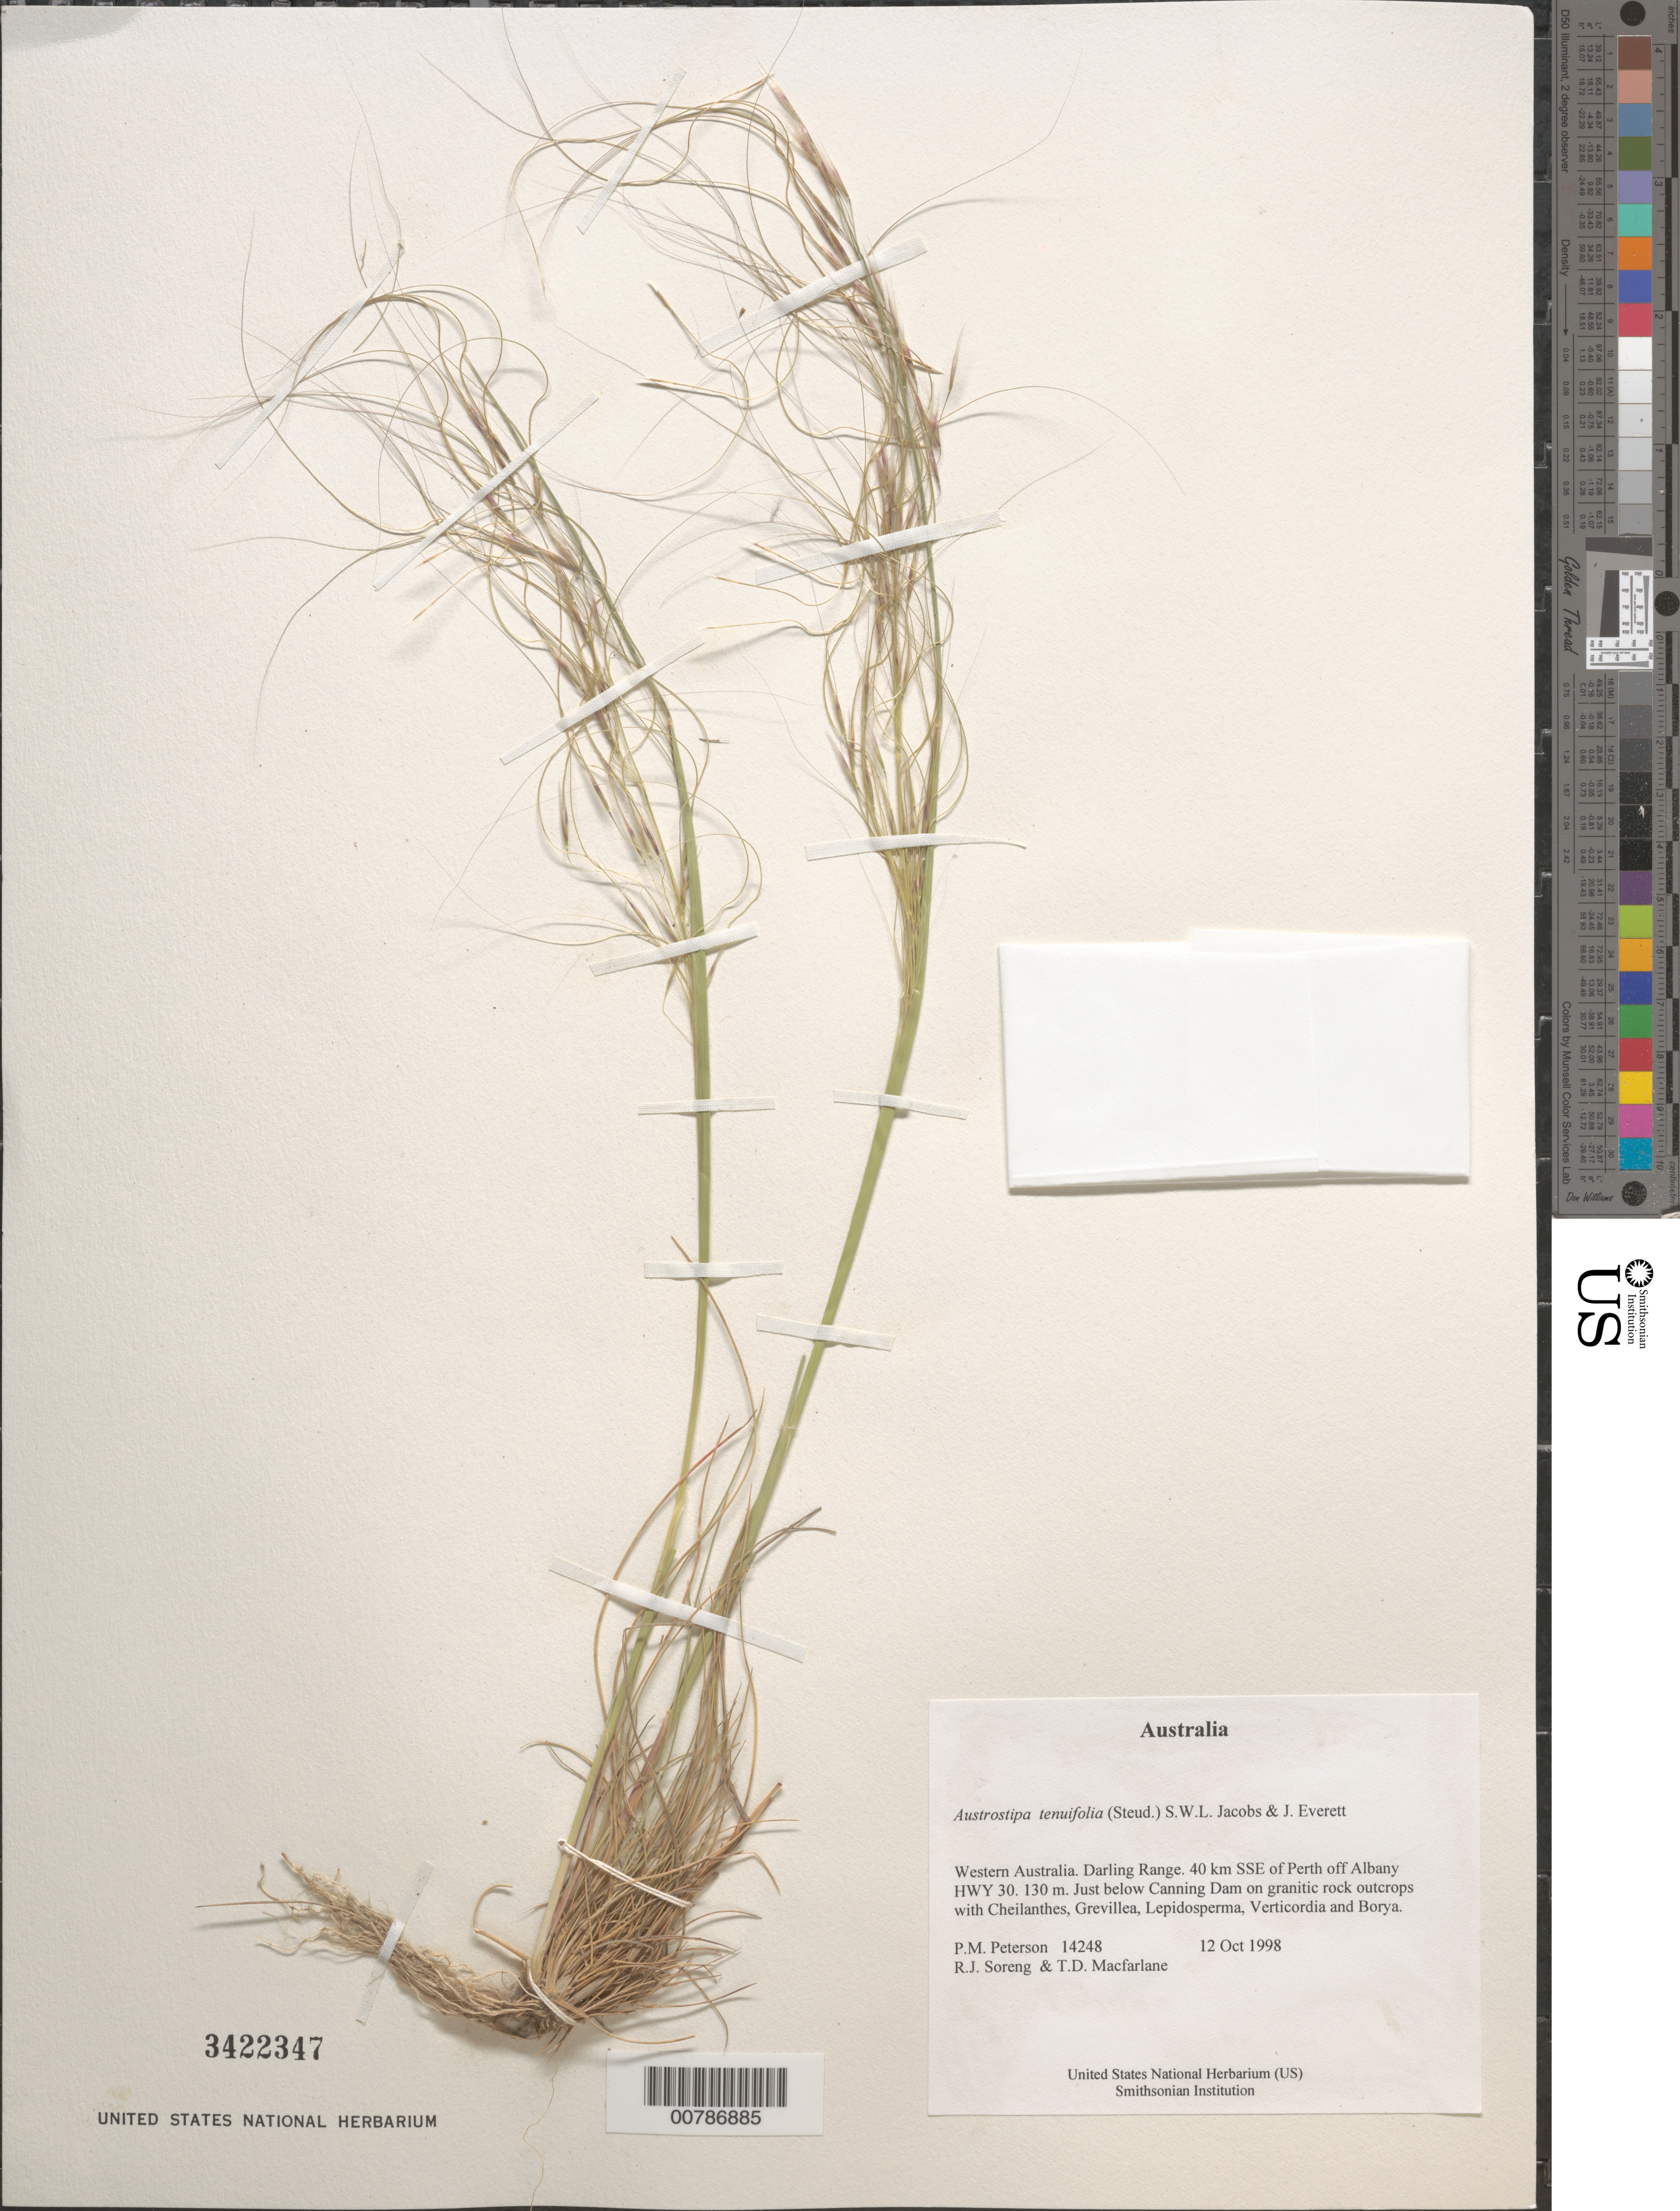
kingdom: Plantae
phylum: Tracheophyta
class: Liliopsida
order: Poales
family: Poaceae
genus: Austrostipa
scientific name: Austrostipa tenuifolia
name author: (Steud.) S.W.L. Jacobs & J. Everett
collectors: P. M. Peterson, R. J. Soreng & T. Macfarlane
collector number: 14248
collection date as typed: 12 Oct 1998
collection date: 1998-10-12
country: Australia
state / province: Western Australia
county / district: Darling Range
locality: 40 km SSE of Perth off Albany HWY 30.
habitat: Just below Canning Dam on granitic rock outcrops with Cheilanthes, Grevillea, Lepidosperma, Verticordia and Borya.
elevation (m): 130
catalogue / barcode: US 3422347